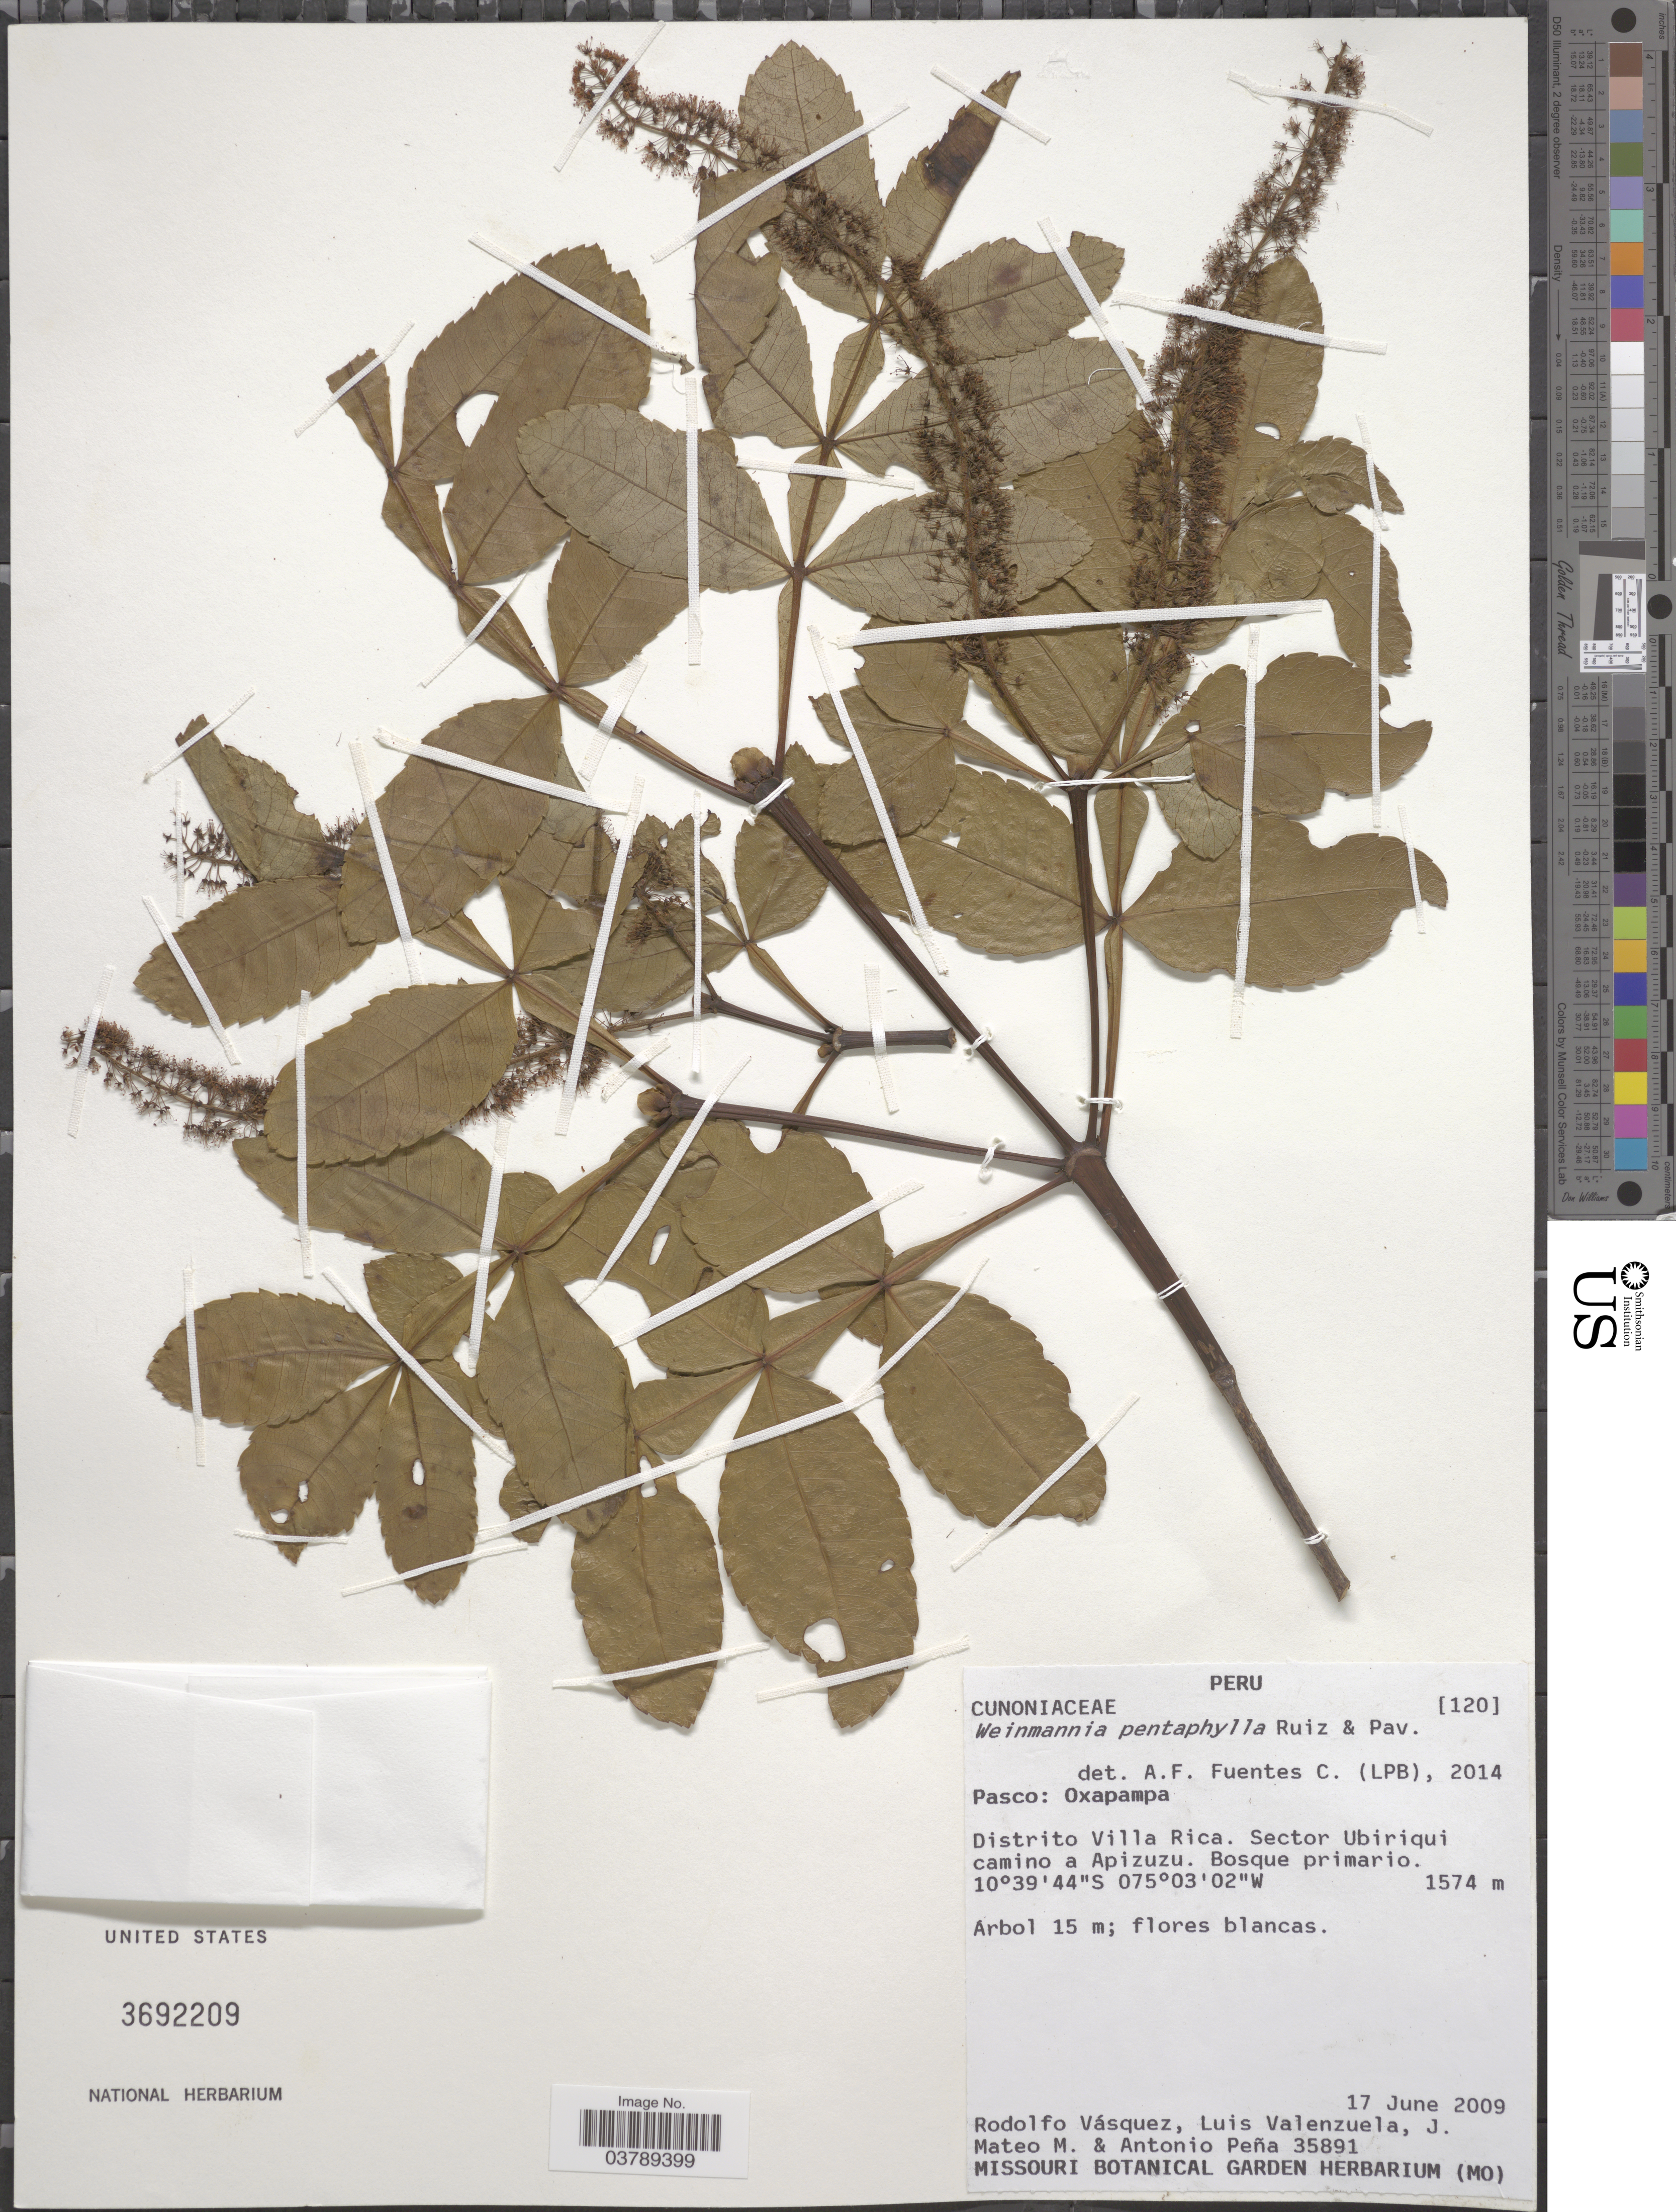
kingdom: Plantae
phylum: Tracheophyta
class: Magnoliopsida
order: Oxalidales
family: Cunoniaceae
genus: Weinmannia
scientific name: Weinmannia pentaphylla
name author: Ruiz & Pav.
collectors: R. Vásquez, L. Valenzuela, J. Mateo M. & A. Pena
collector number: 35891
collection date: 2009-06-17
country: Peru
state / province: Pasco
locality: Oxapampa. Distrito Villa Rica. Sector Ubiriqui camino a Apizuzu.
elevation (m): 1574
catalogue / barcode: US 3692209